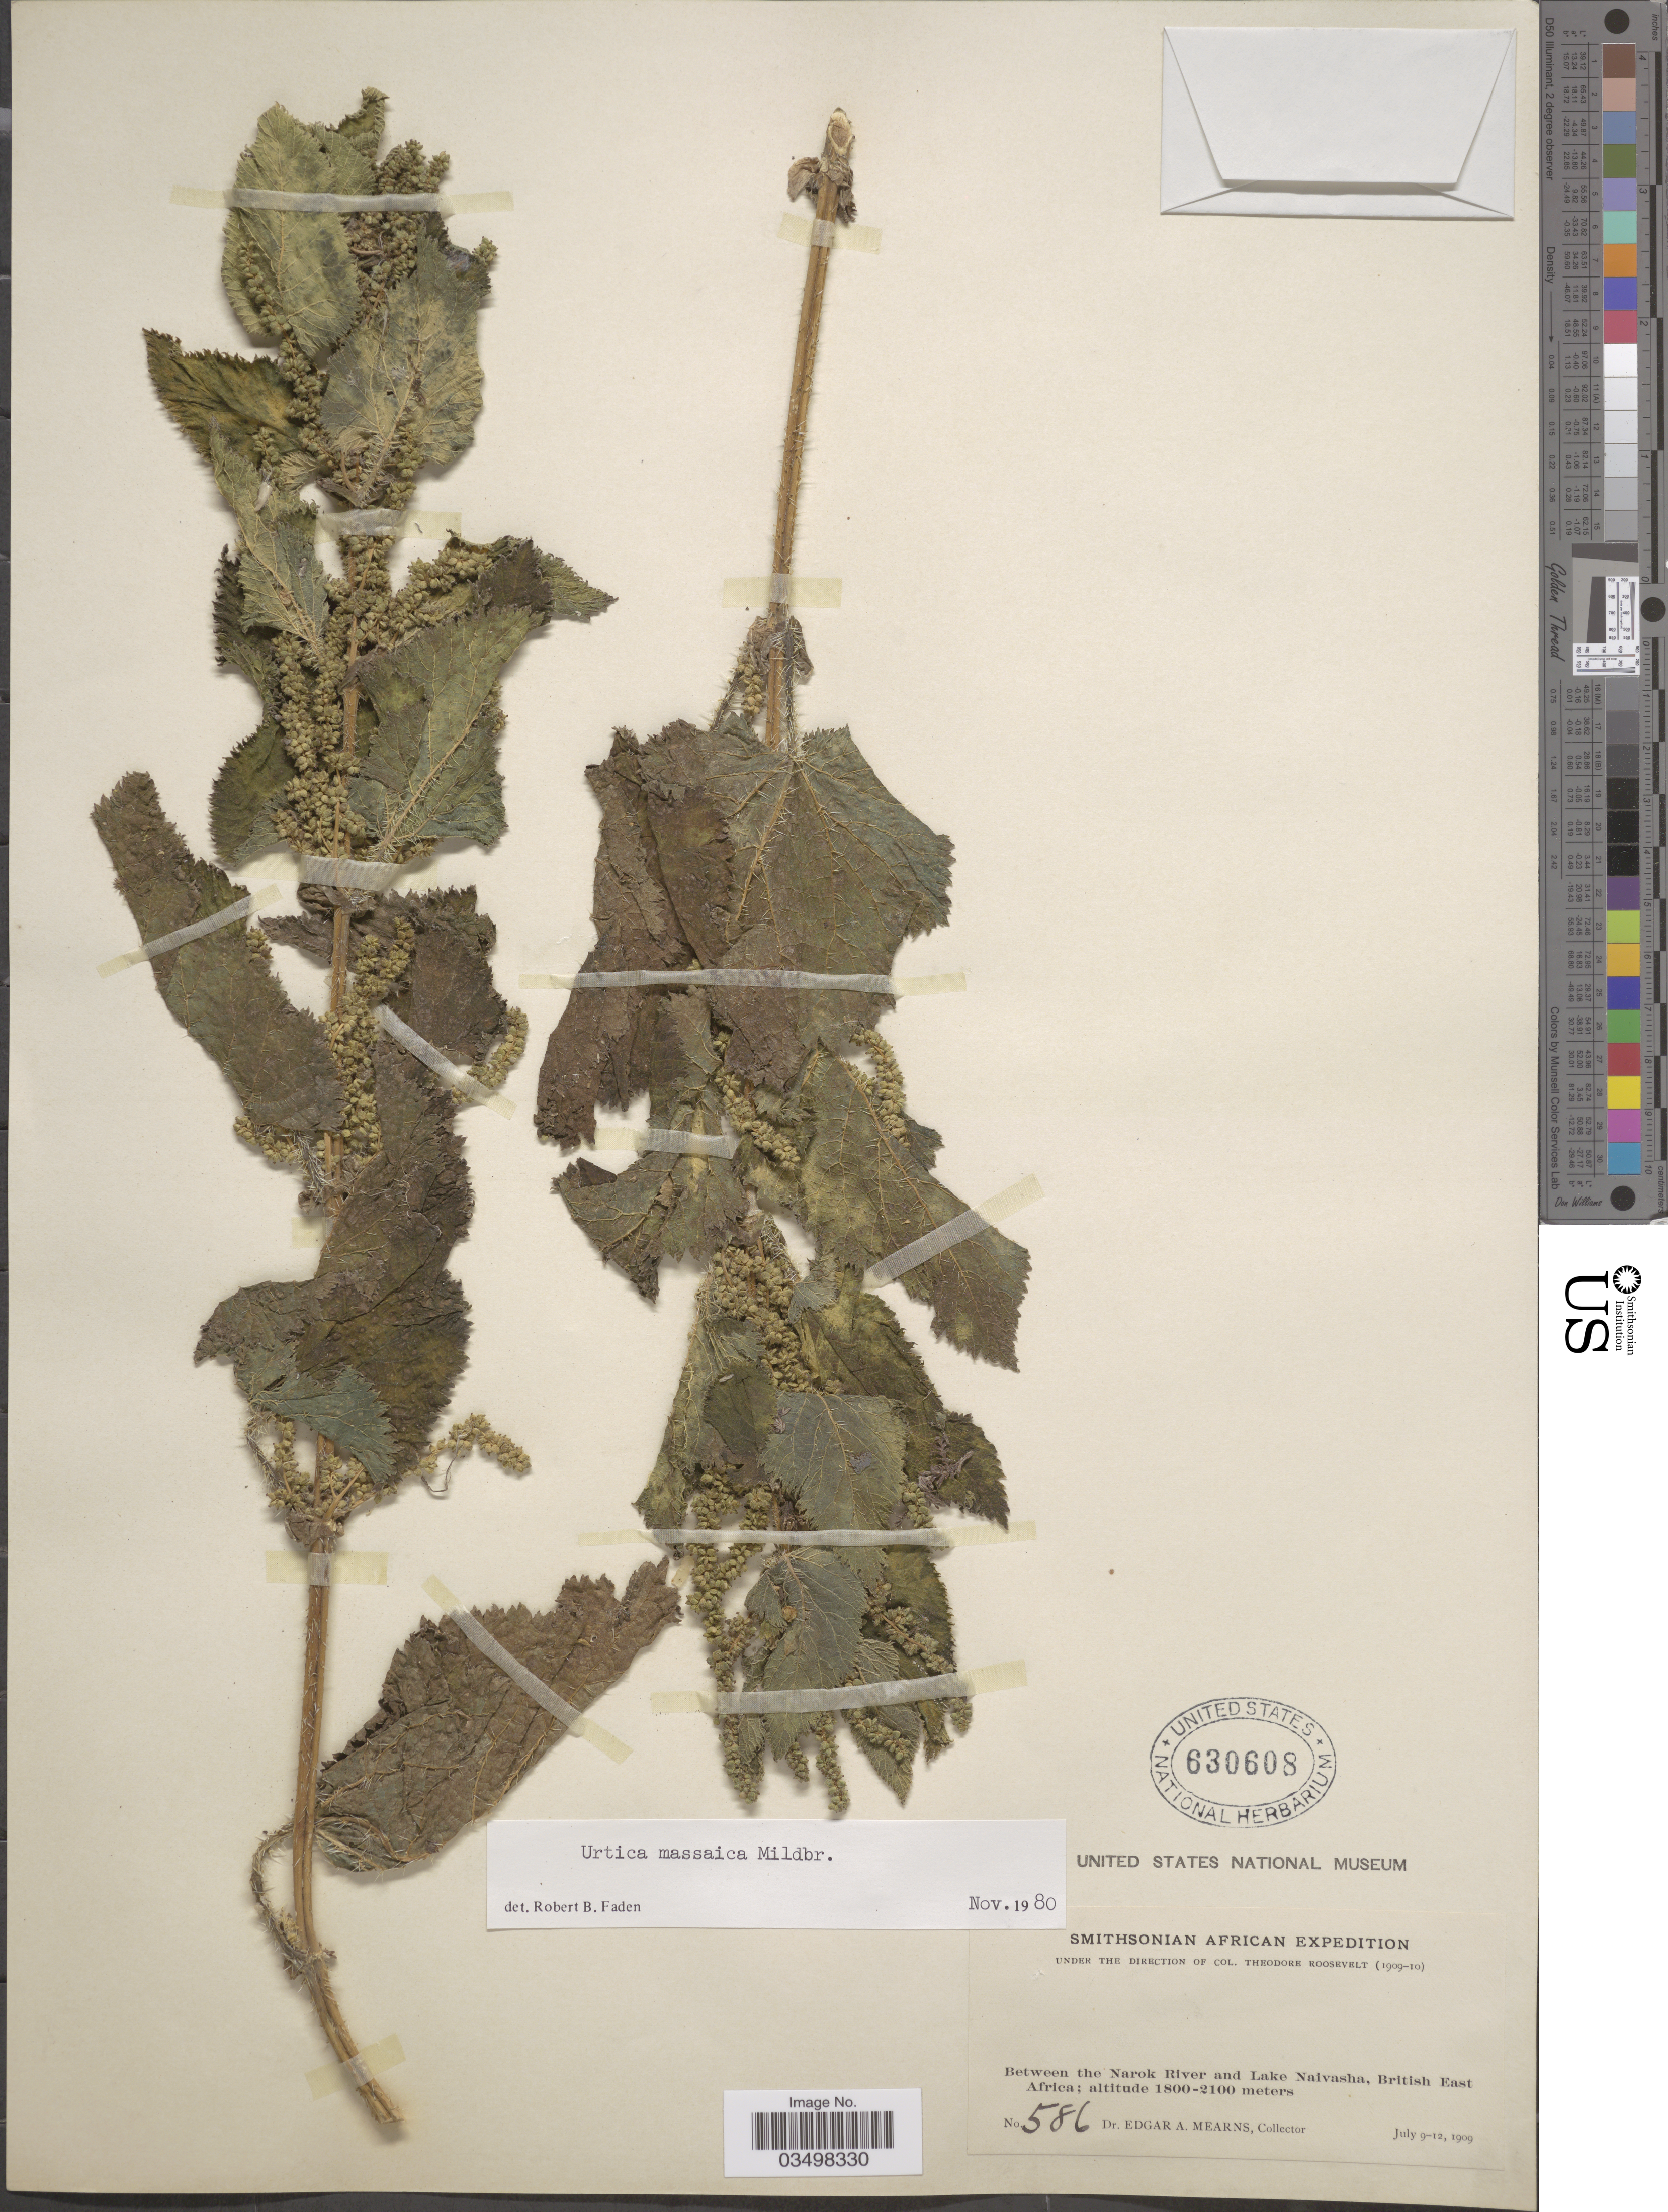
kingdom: Plantae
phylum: Tracheophyta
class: Magnoliopsida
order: Rosales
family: Urticaceae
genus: Urtica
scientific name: Urtica massaica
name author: Mildbr.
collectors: E. A. Mearns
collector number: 586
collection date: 1909-07-09/1909-07-12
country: Kenya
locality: Between the Narok River and Lake Naivasha, British East Africa.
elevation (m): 1800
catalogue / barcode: US 630608